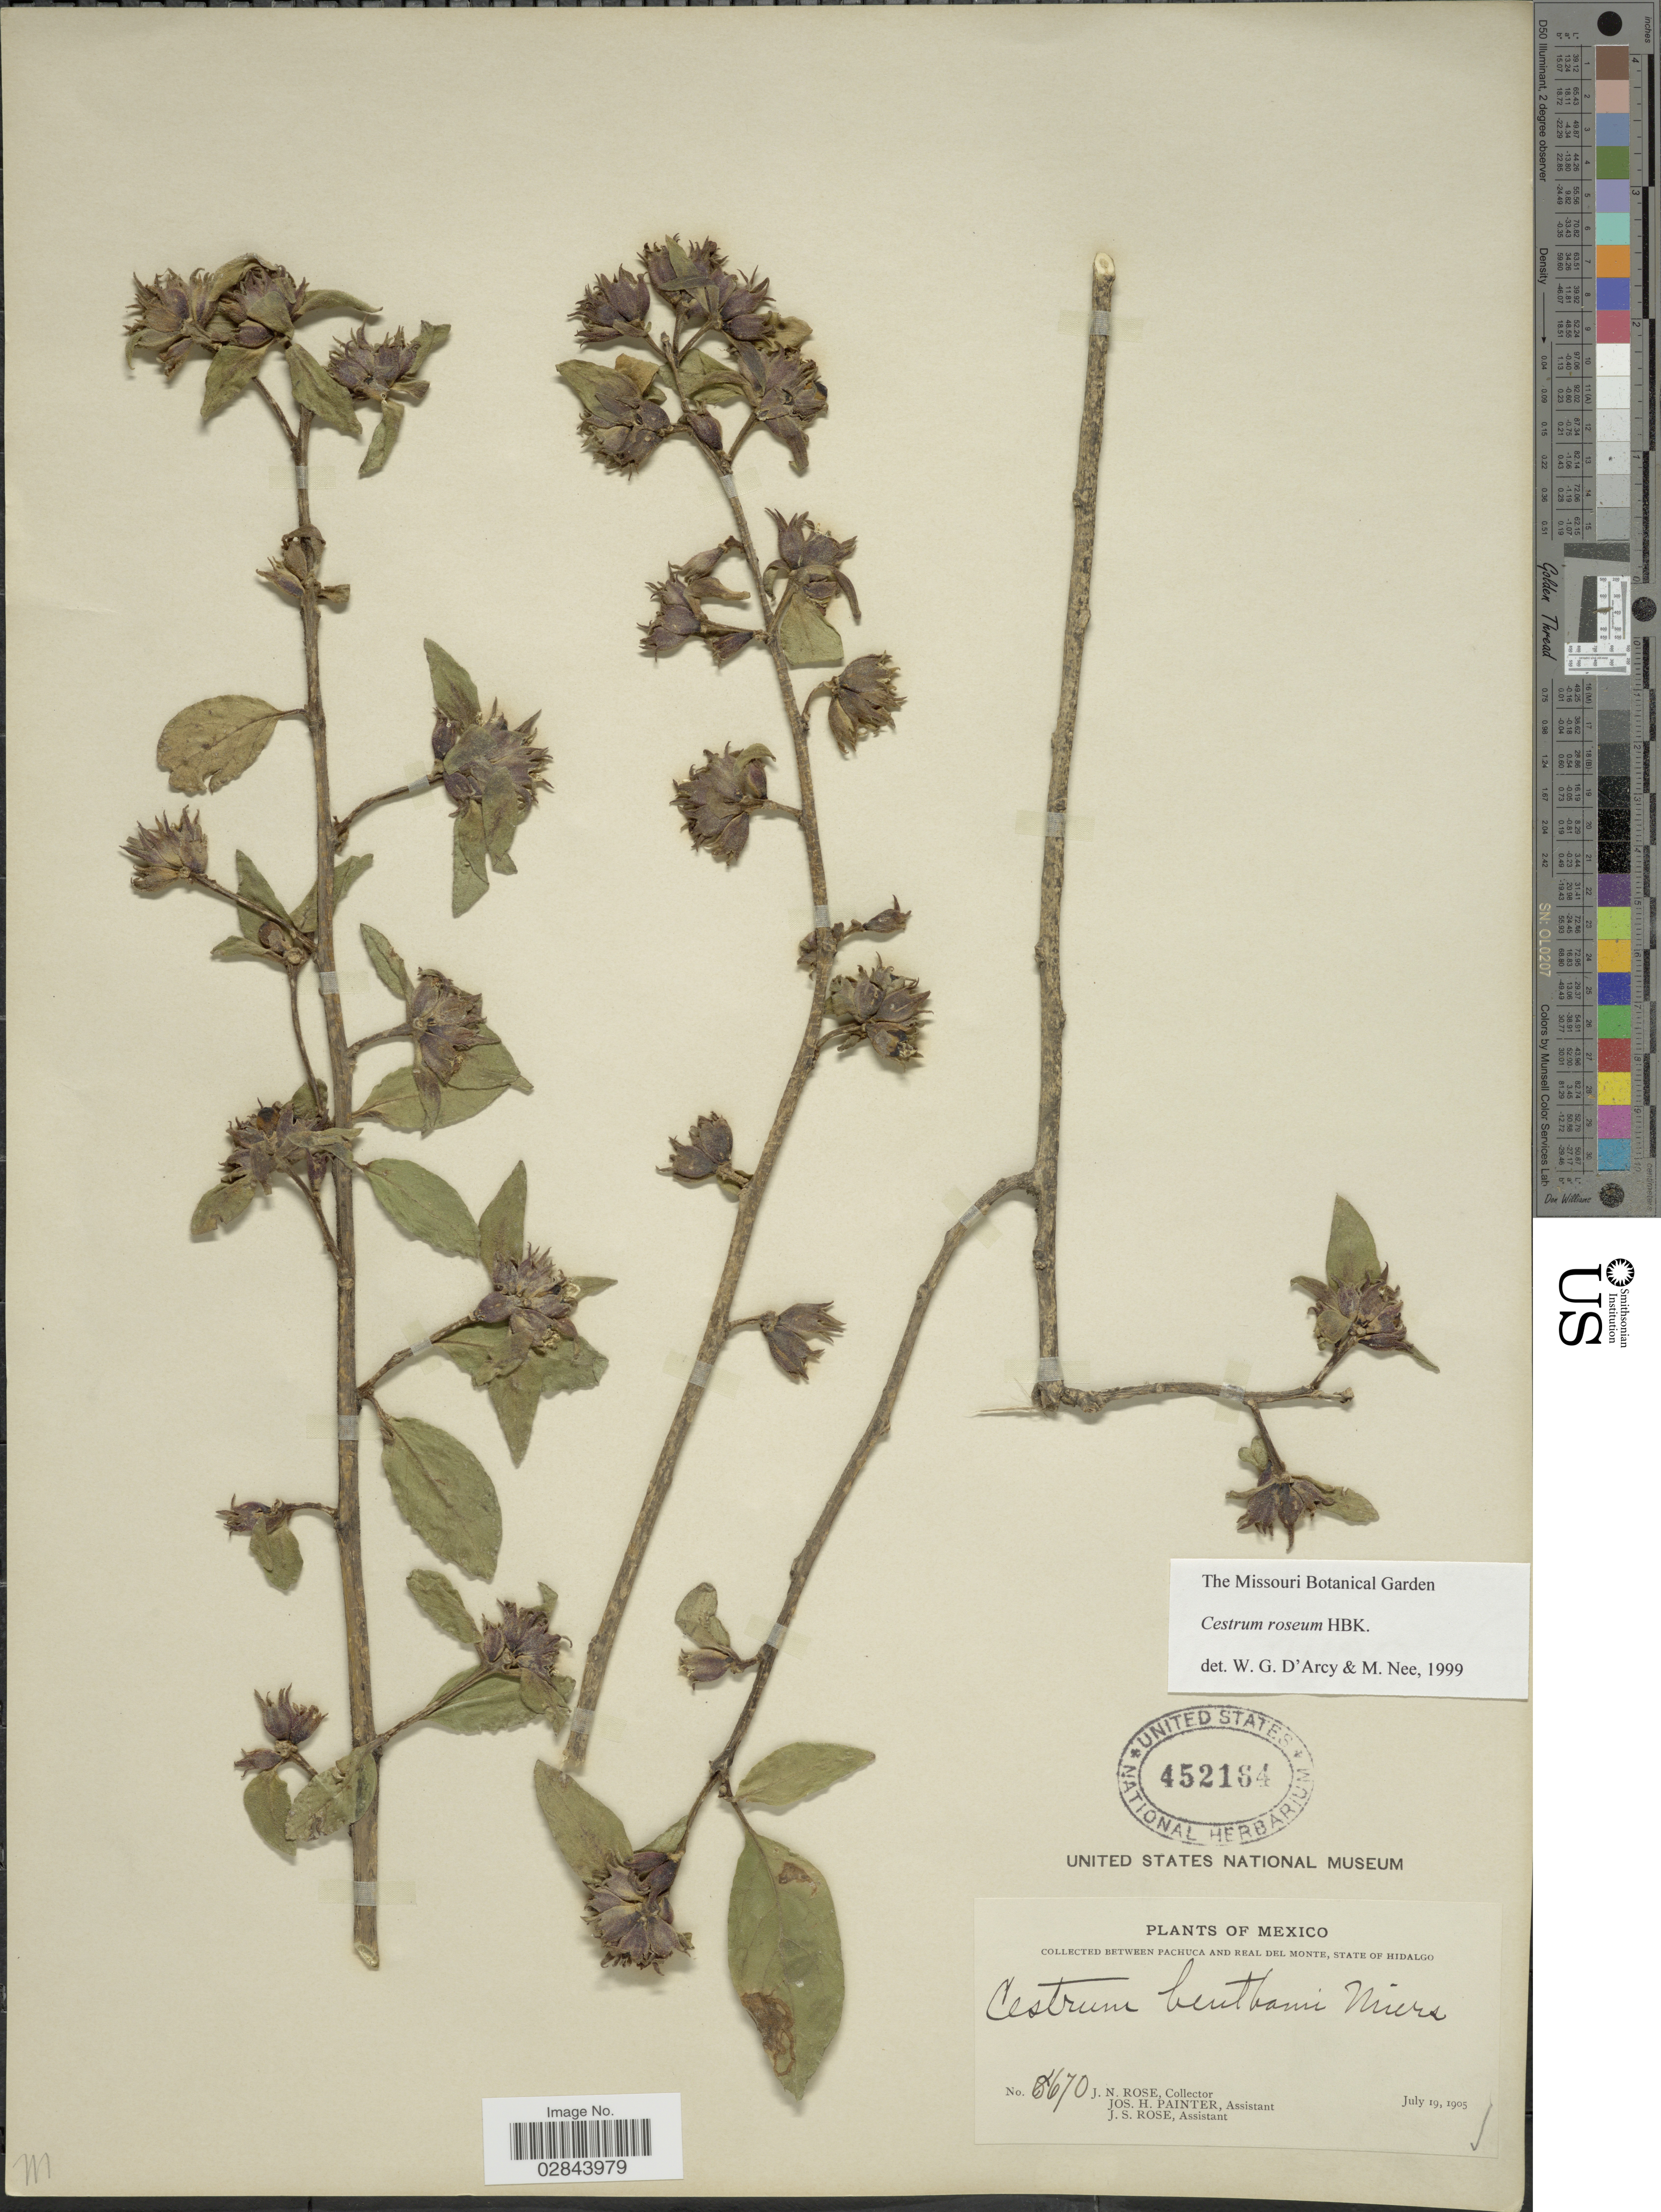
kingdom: Plantae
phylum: Tracheophyta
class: Magnoliopsida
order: Solanales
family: Solanaceae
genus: Cestrum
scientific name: Cestrum roseum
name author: Kunth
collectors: J. N. Rose, J. H. Painter & J. S. Rose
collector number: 8670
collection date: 1905-07-19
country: Mexico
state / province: Hidalgo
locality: Between Pachuca and Real del Monte.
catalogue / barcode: US 452164